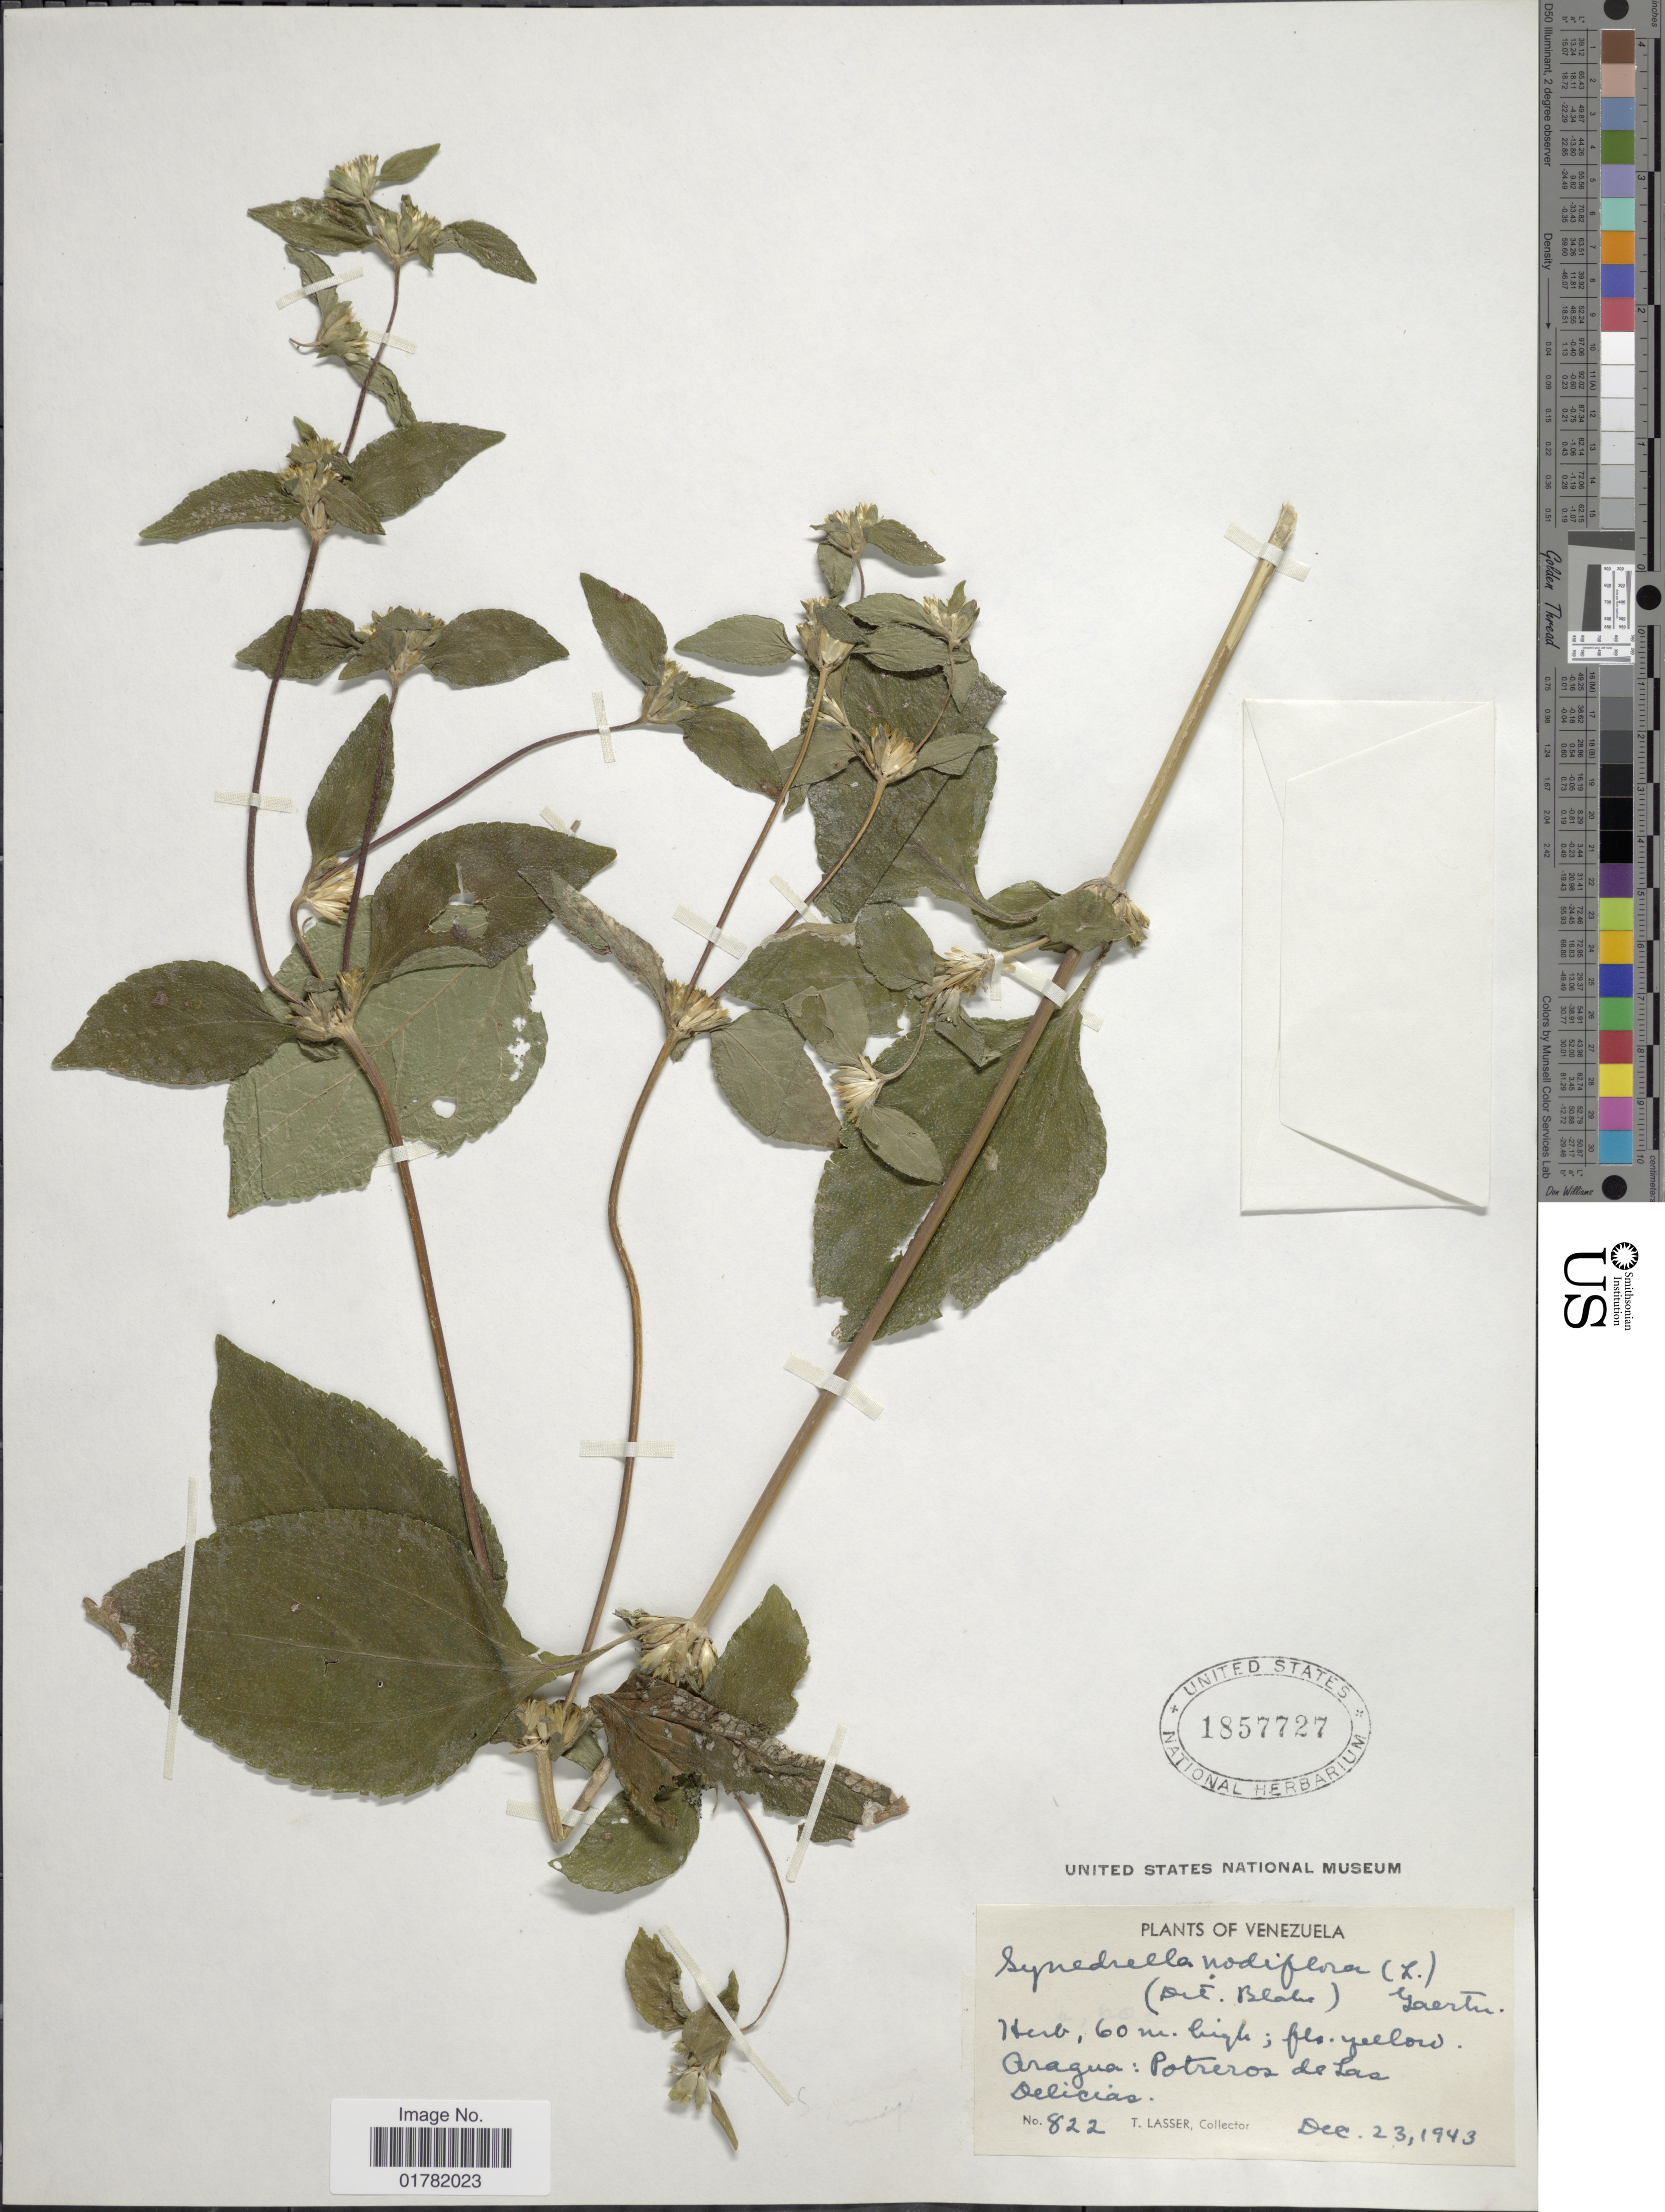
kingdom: Plantae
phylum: Tracheophyta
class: Magnoliopsida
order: Asterales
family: Asteraceae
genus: Synedrella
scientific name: Synedrella nodiflora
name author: (L.) Gaertn.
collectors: T. Lasser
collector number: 822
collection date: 1943-12-23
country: Venezuela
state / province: Aragua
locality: Potreros de Las Delicias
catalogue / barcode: US 1857727